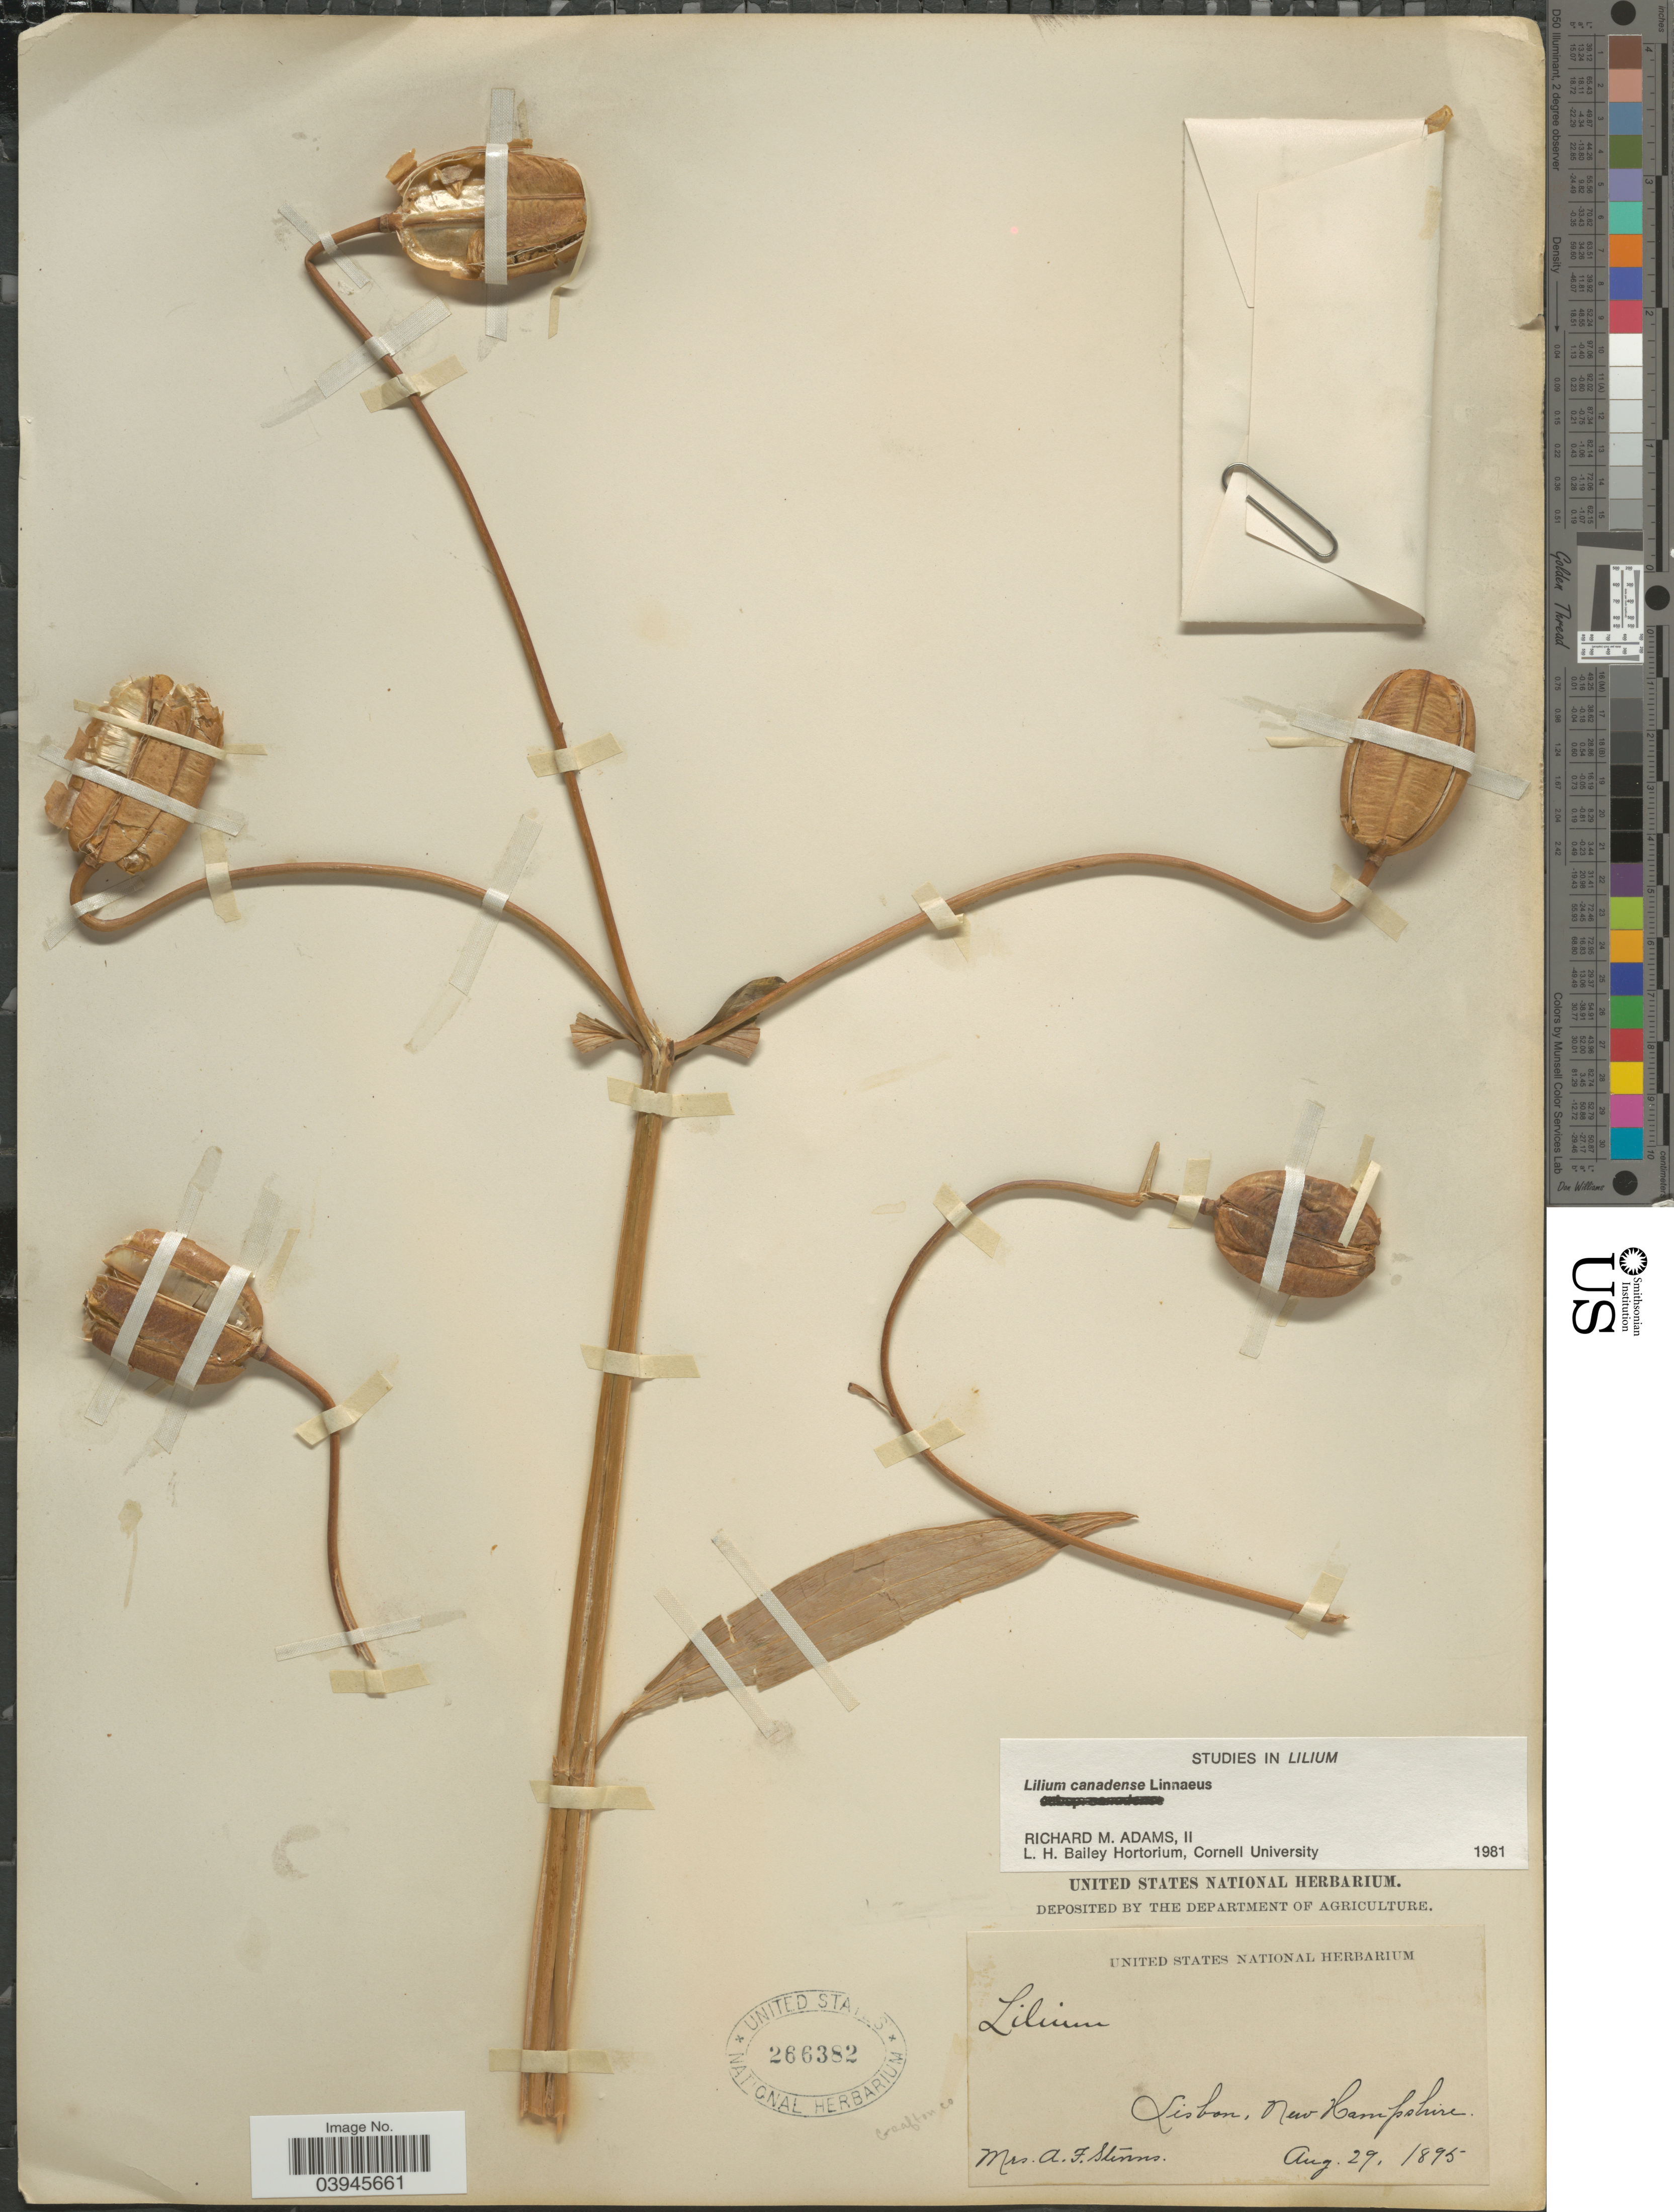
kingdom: Plantae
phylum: Tracheophyta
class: Liliopsida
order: Liliales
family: Liliaceae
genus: Lilium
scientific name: Lilium canadense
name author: L.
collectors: A. Stevens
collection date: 1895-08-29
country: United States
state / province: New Hampshire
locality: Lisbon. Grafton Co.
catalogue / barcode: US 266382